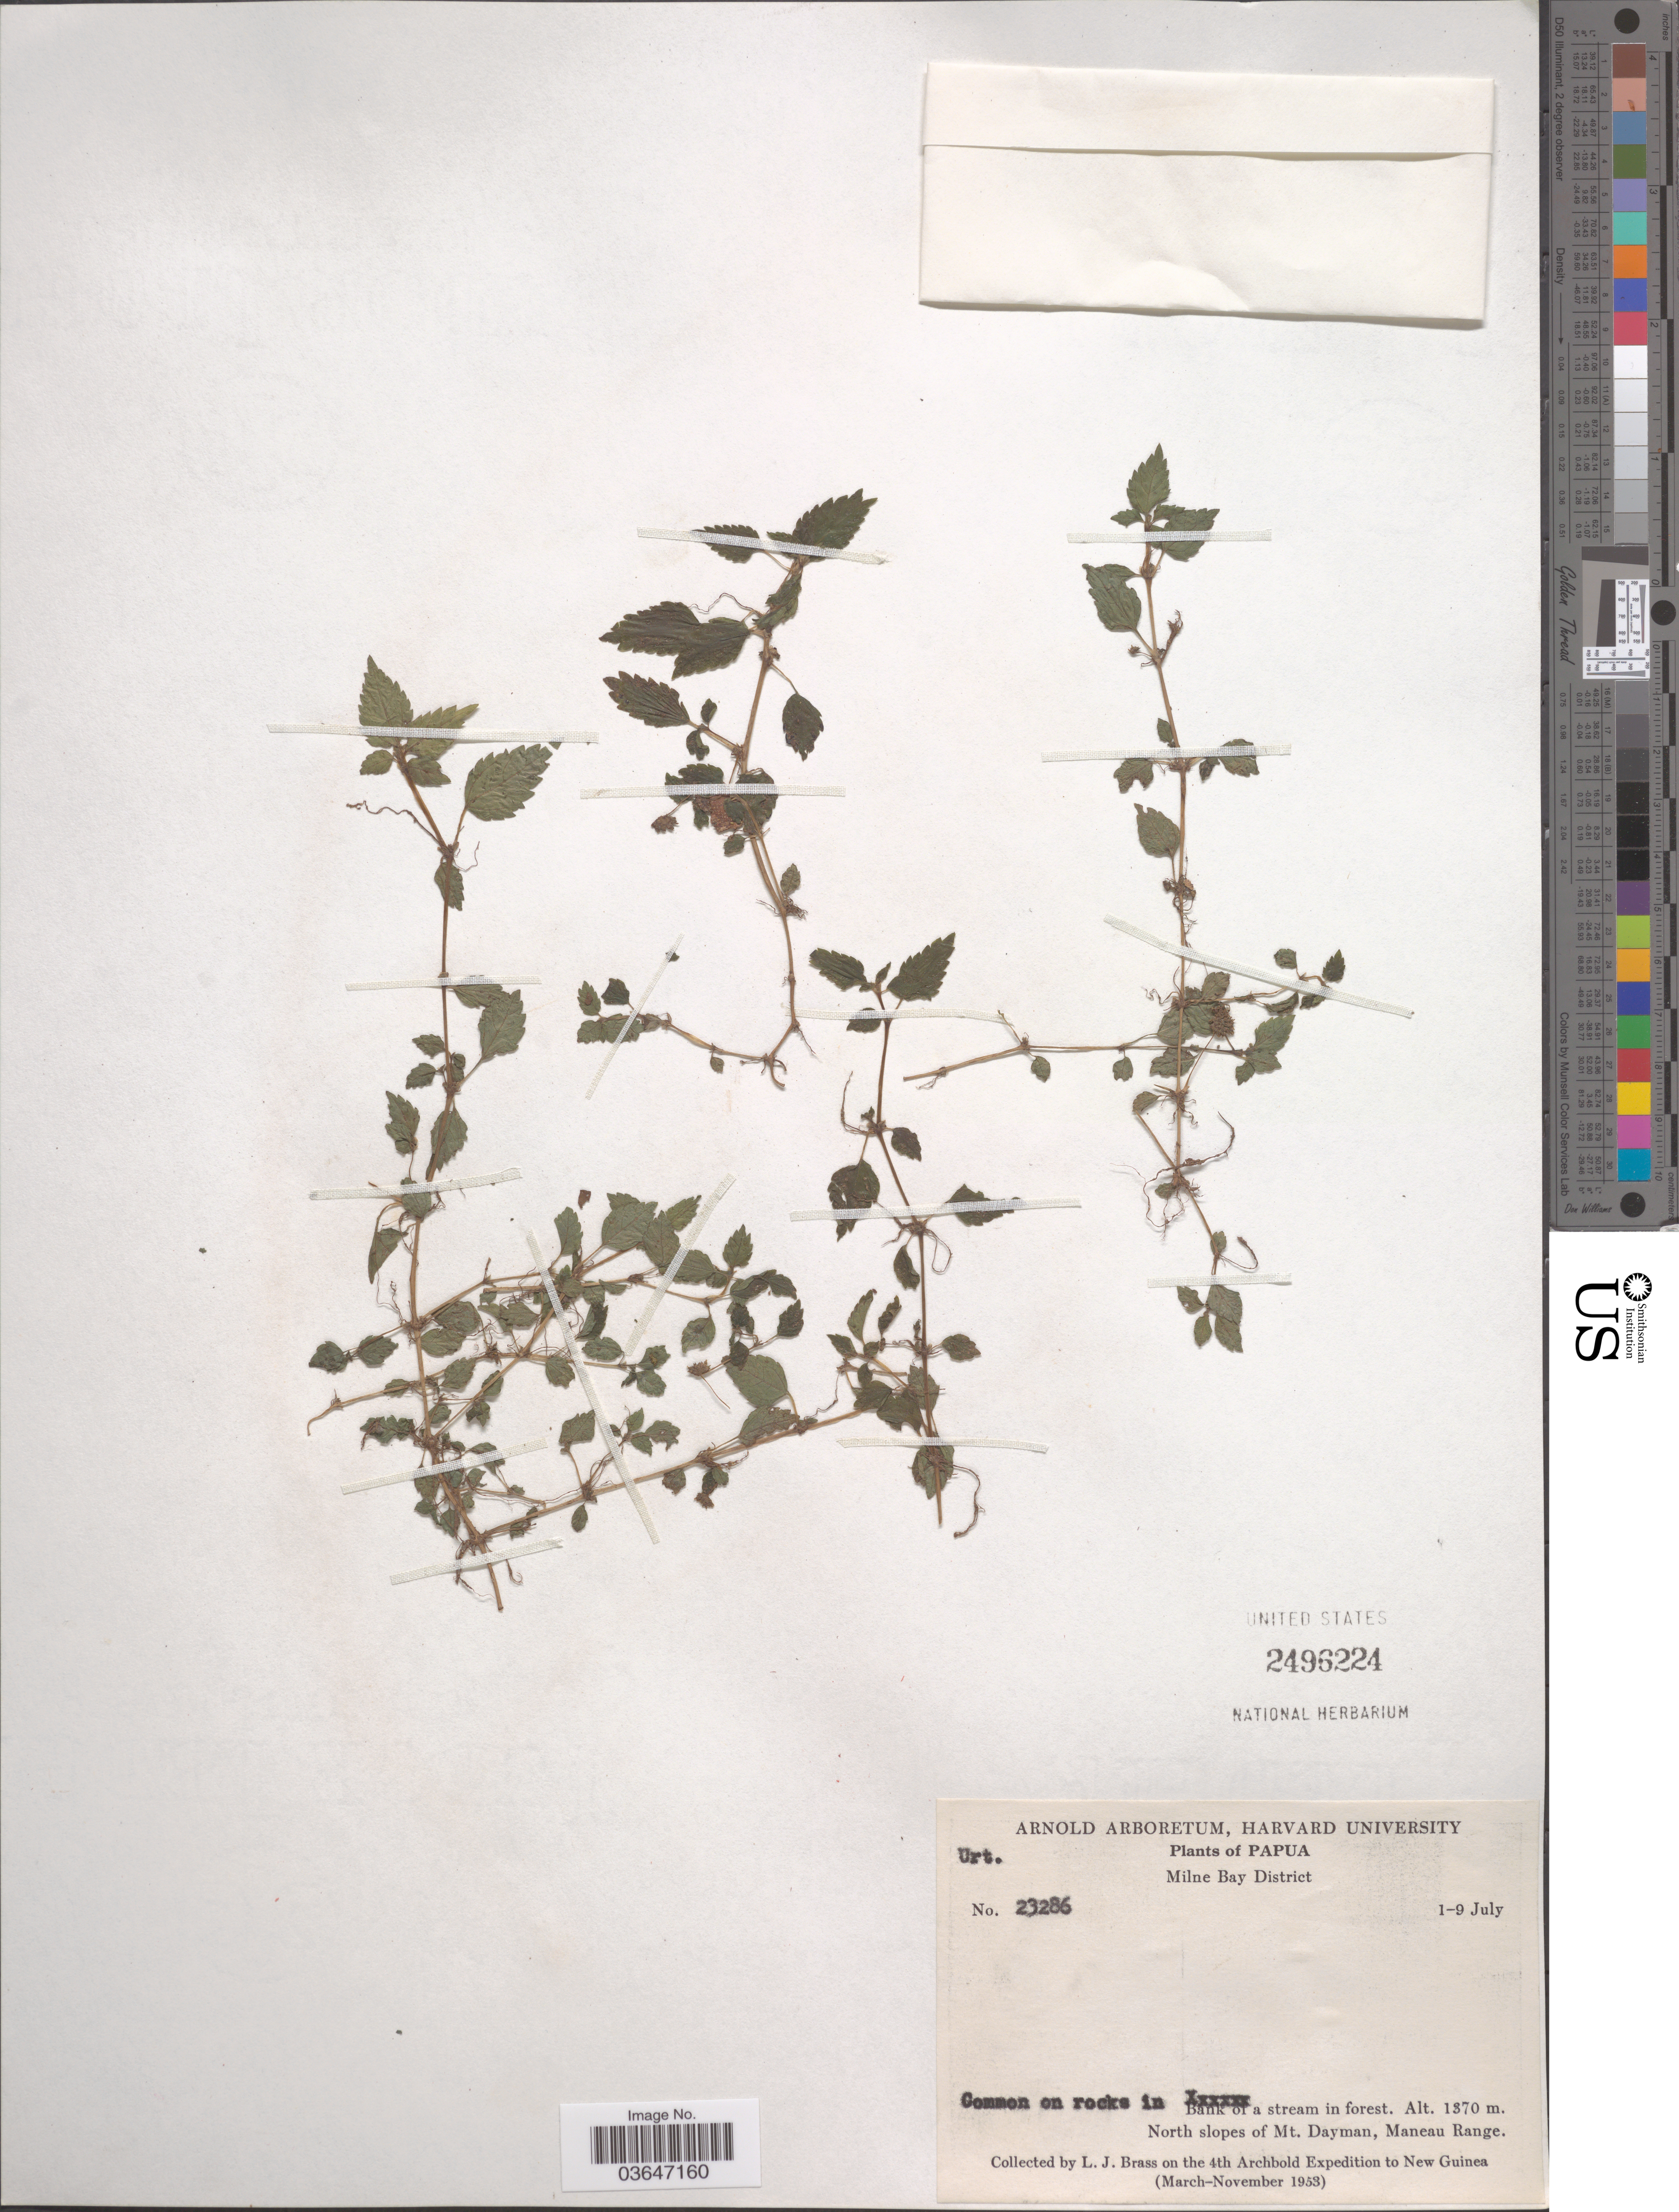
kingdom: Plantae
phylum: Tracheophyta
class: Magnoliopsida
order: Proteales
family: Proteaceae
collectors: L. J. Brass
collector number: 23286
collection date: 1953-07-01/1953-07-09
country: Papua New Guinea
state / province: Milne Bay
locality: Papua. Milne Bay District. North slopes of Mt. Dayman, Maneau Range. New Guinea.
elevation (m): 1370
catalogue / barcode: US 2496224